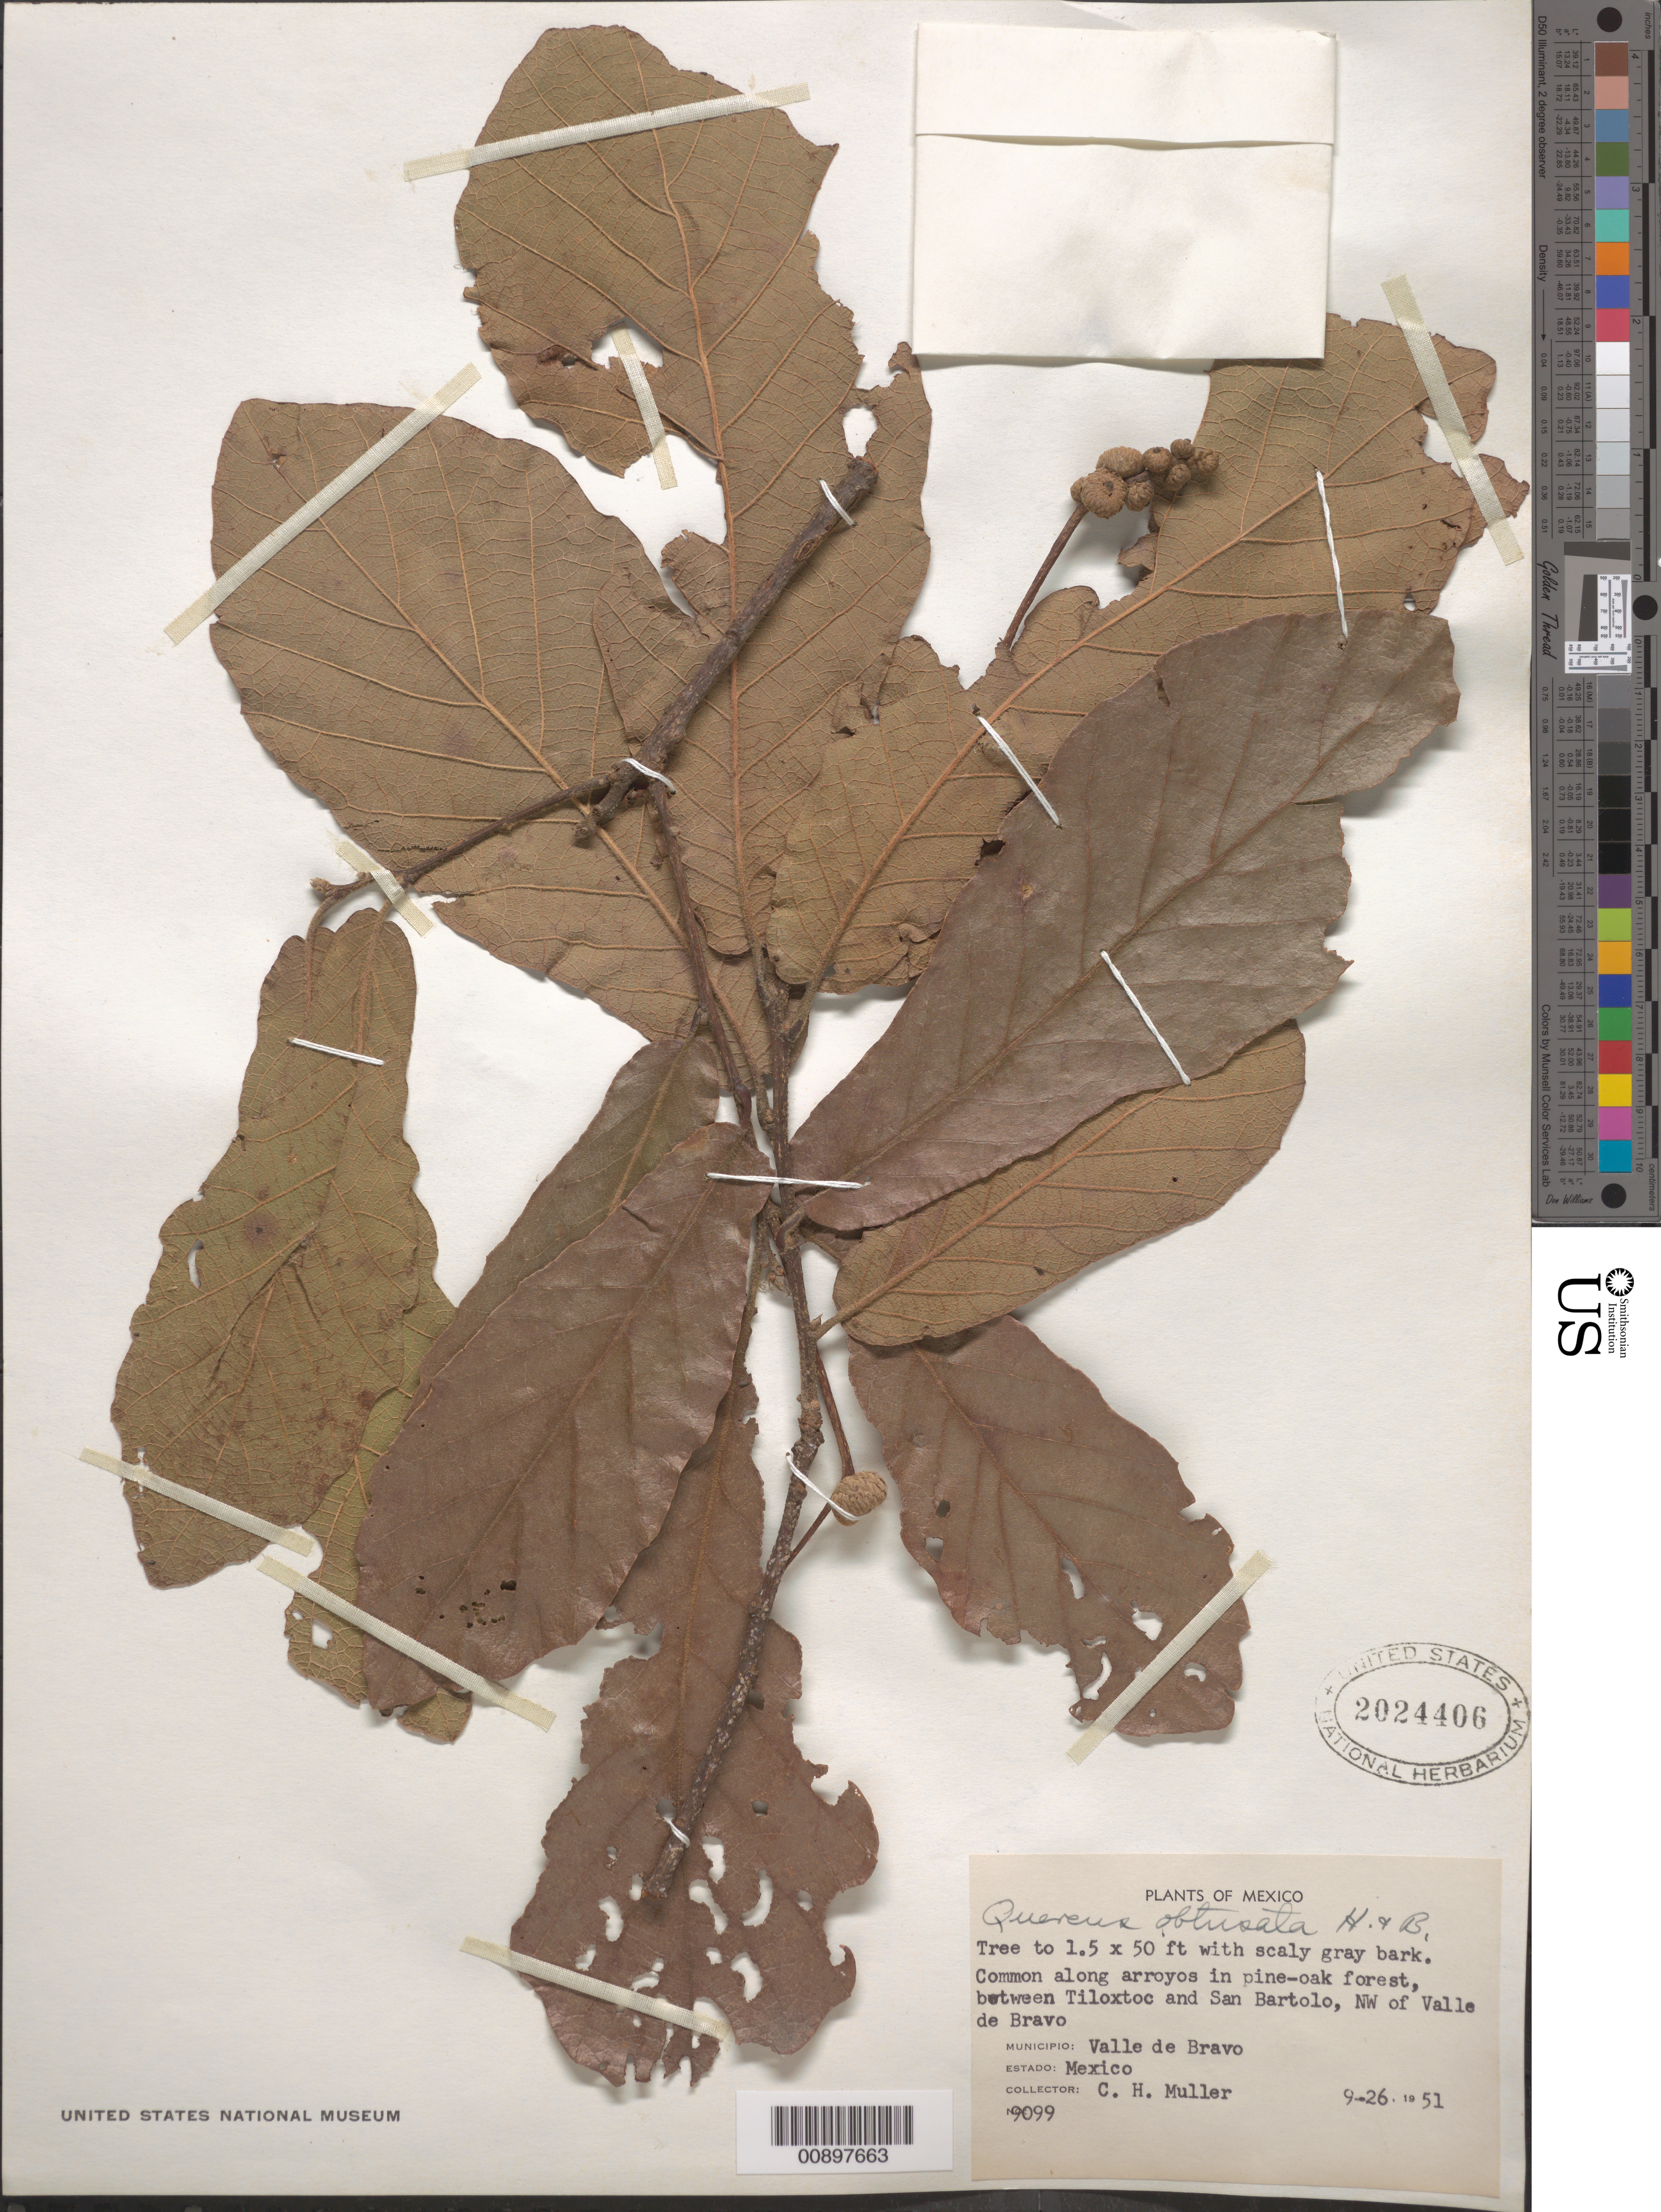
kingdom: Plantae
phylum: Tracheophyta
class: Magnoliopsida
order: Fagales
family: Fagaceae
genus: Quercus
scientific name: Quercus obtusata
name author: Humb. & Bonpl.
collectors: C. H. Muller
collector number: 9099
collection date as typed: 26 Sep 1951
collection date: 1951-09-26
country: Mexico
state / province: México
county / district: Valle de Bravo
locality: Between Tiloxtoc and San Bartolo, NW of Valle de Bravo. Municipio Valle de Bravo, Estado de México.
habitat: Common along arroyos in pine-oak forest.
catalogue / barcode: US 2024406